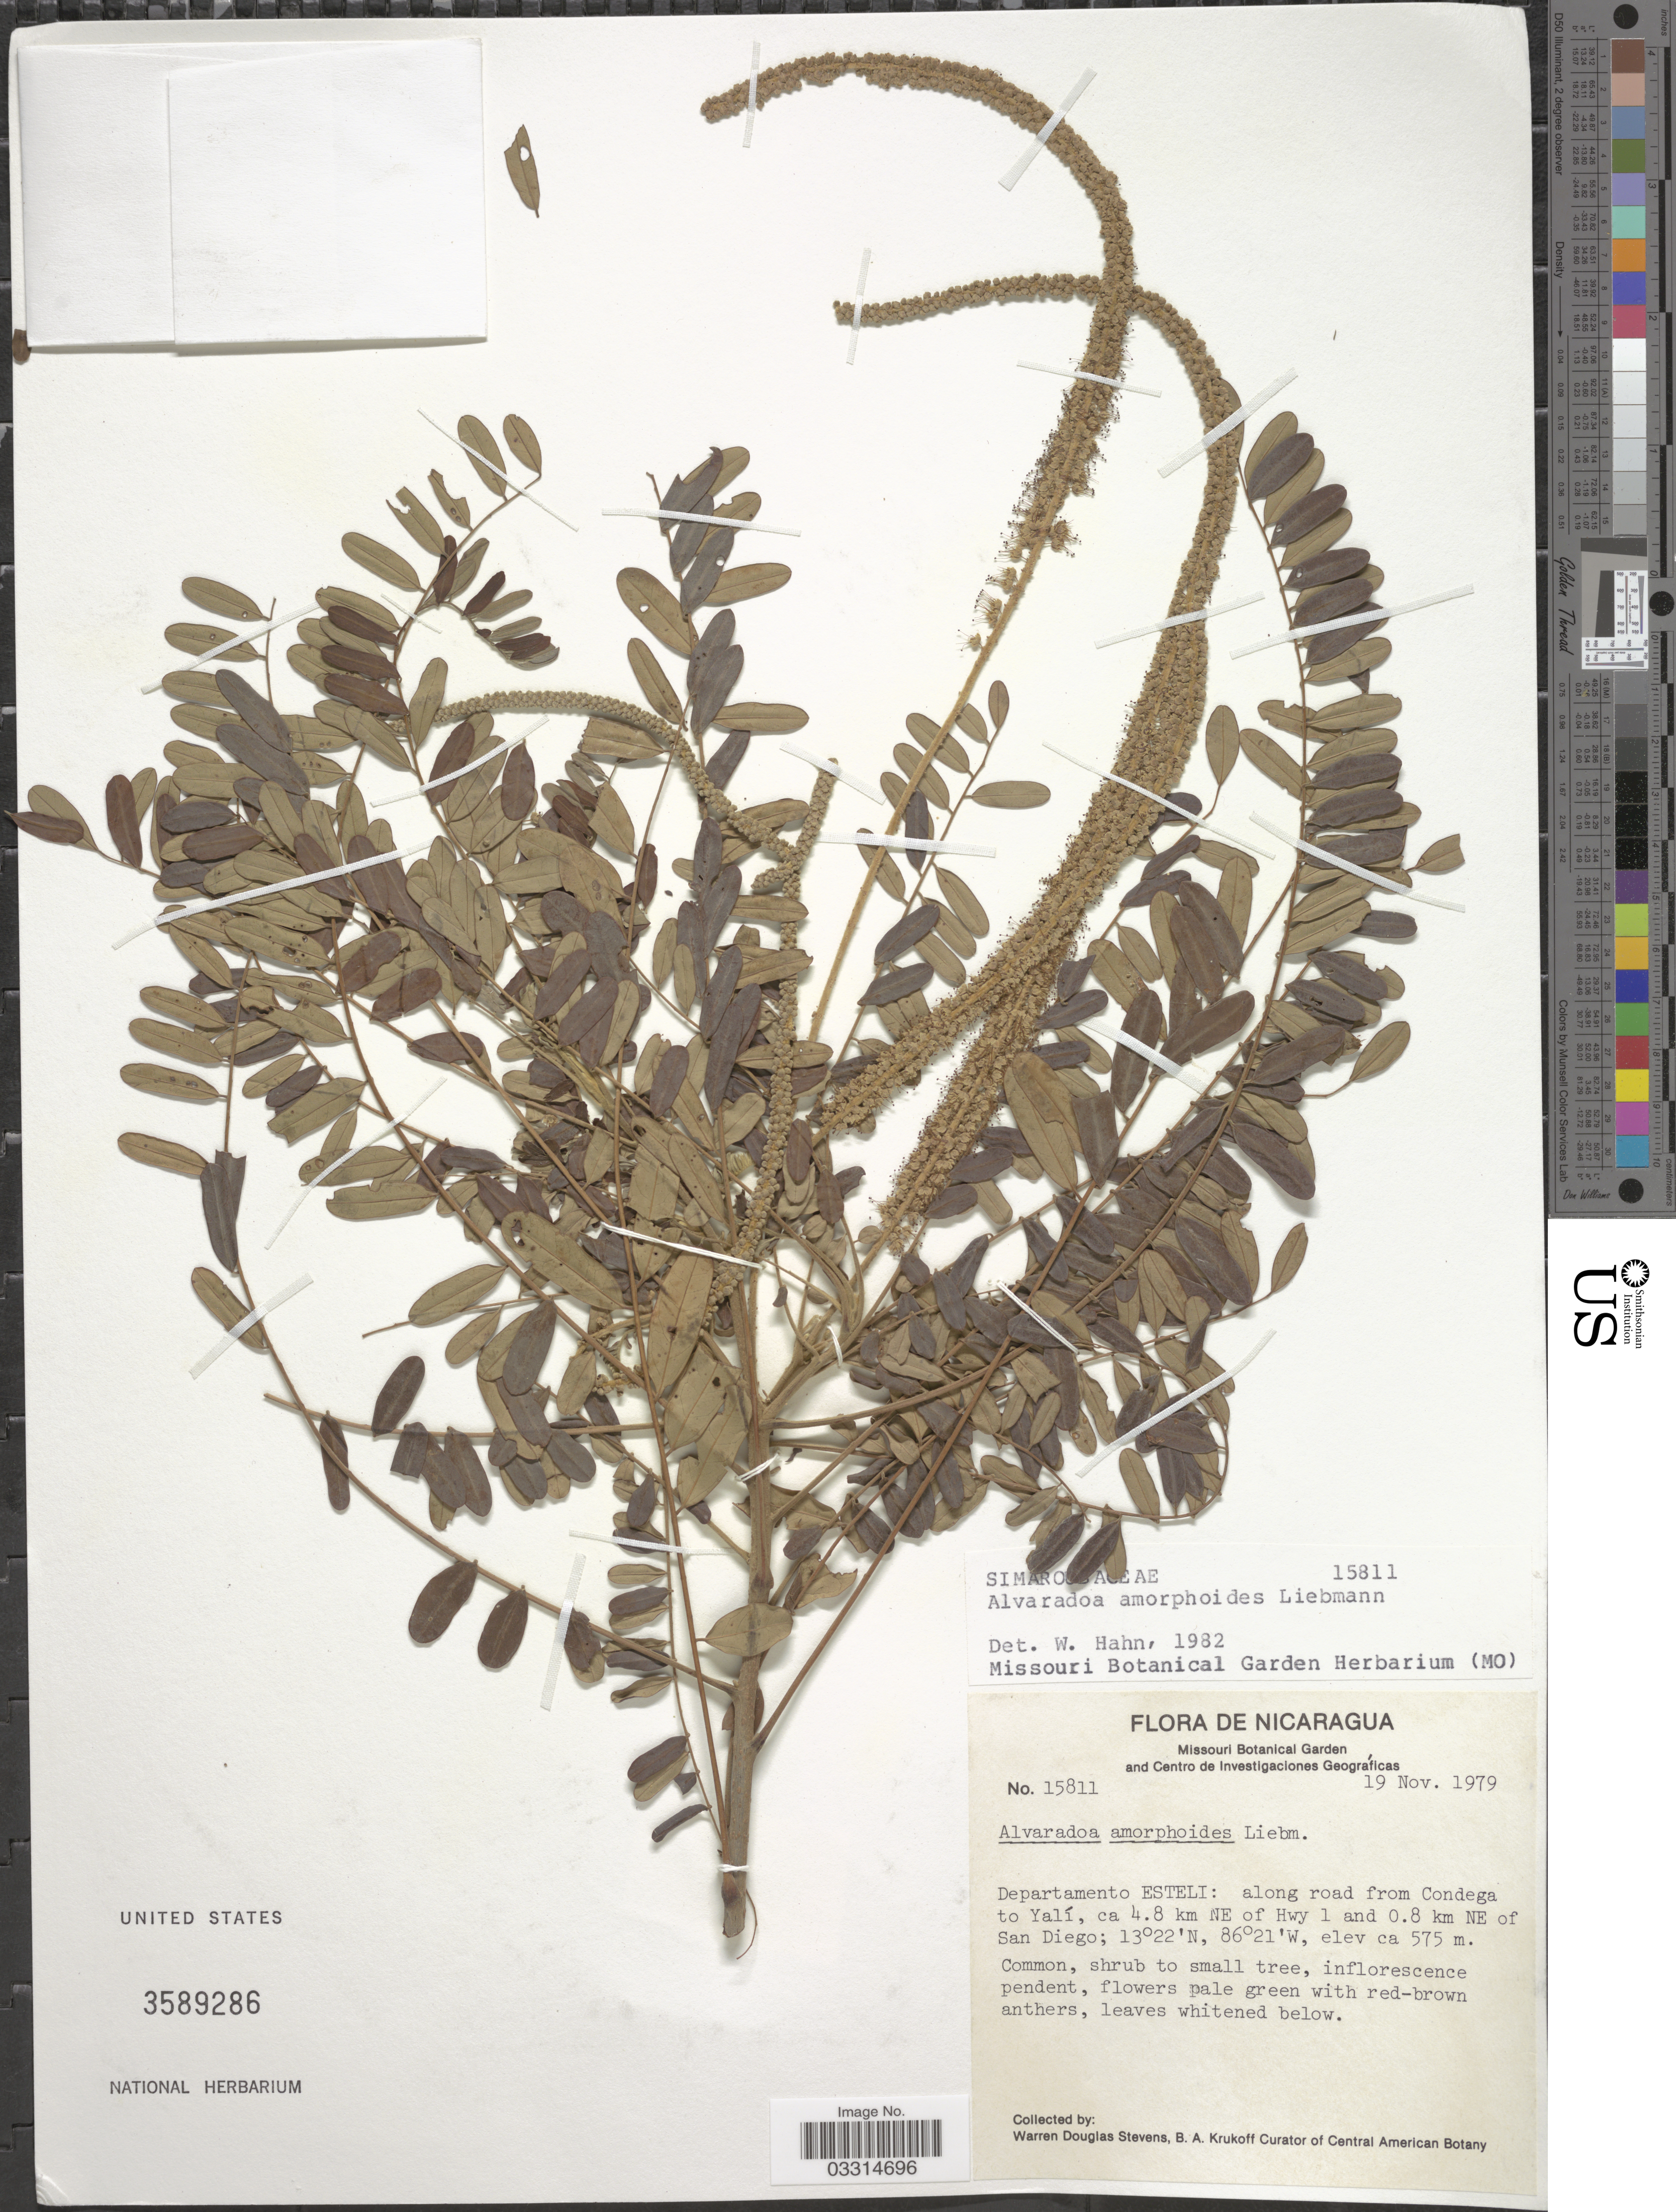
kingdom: Plantae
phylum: Tracheophyta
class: Magnoliopsida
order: Picramniales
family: Picramniaceae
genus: Alvaradoa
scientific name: Alvaradoa amorphoides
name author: Liebm.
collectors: W. D. Stevens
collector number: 15811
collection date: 1979-11-19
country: Nicaragua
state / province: Esteli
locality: Departamento de Esteli: along road from Condega to Yalí, ca. 4.8 km NE of Hwy 1 and 0.8 km NE of San Diego.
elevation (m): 575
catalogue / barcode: US 3589286